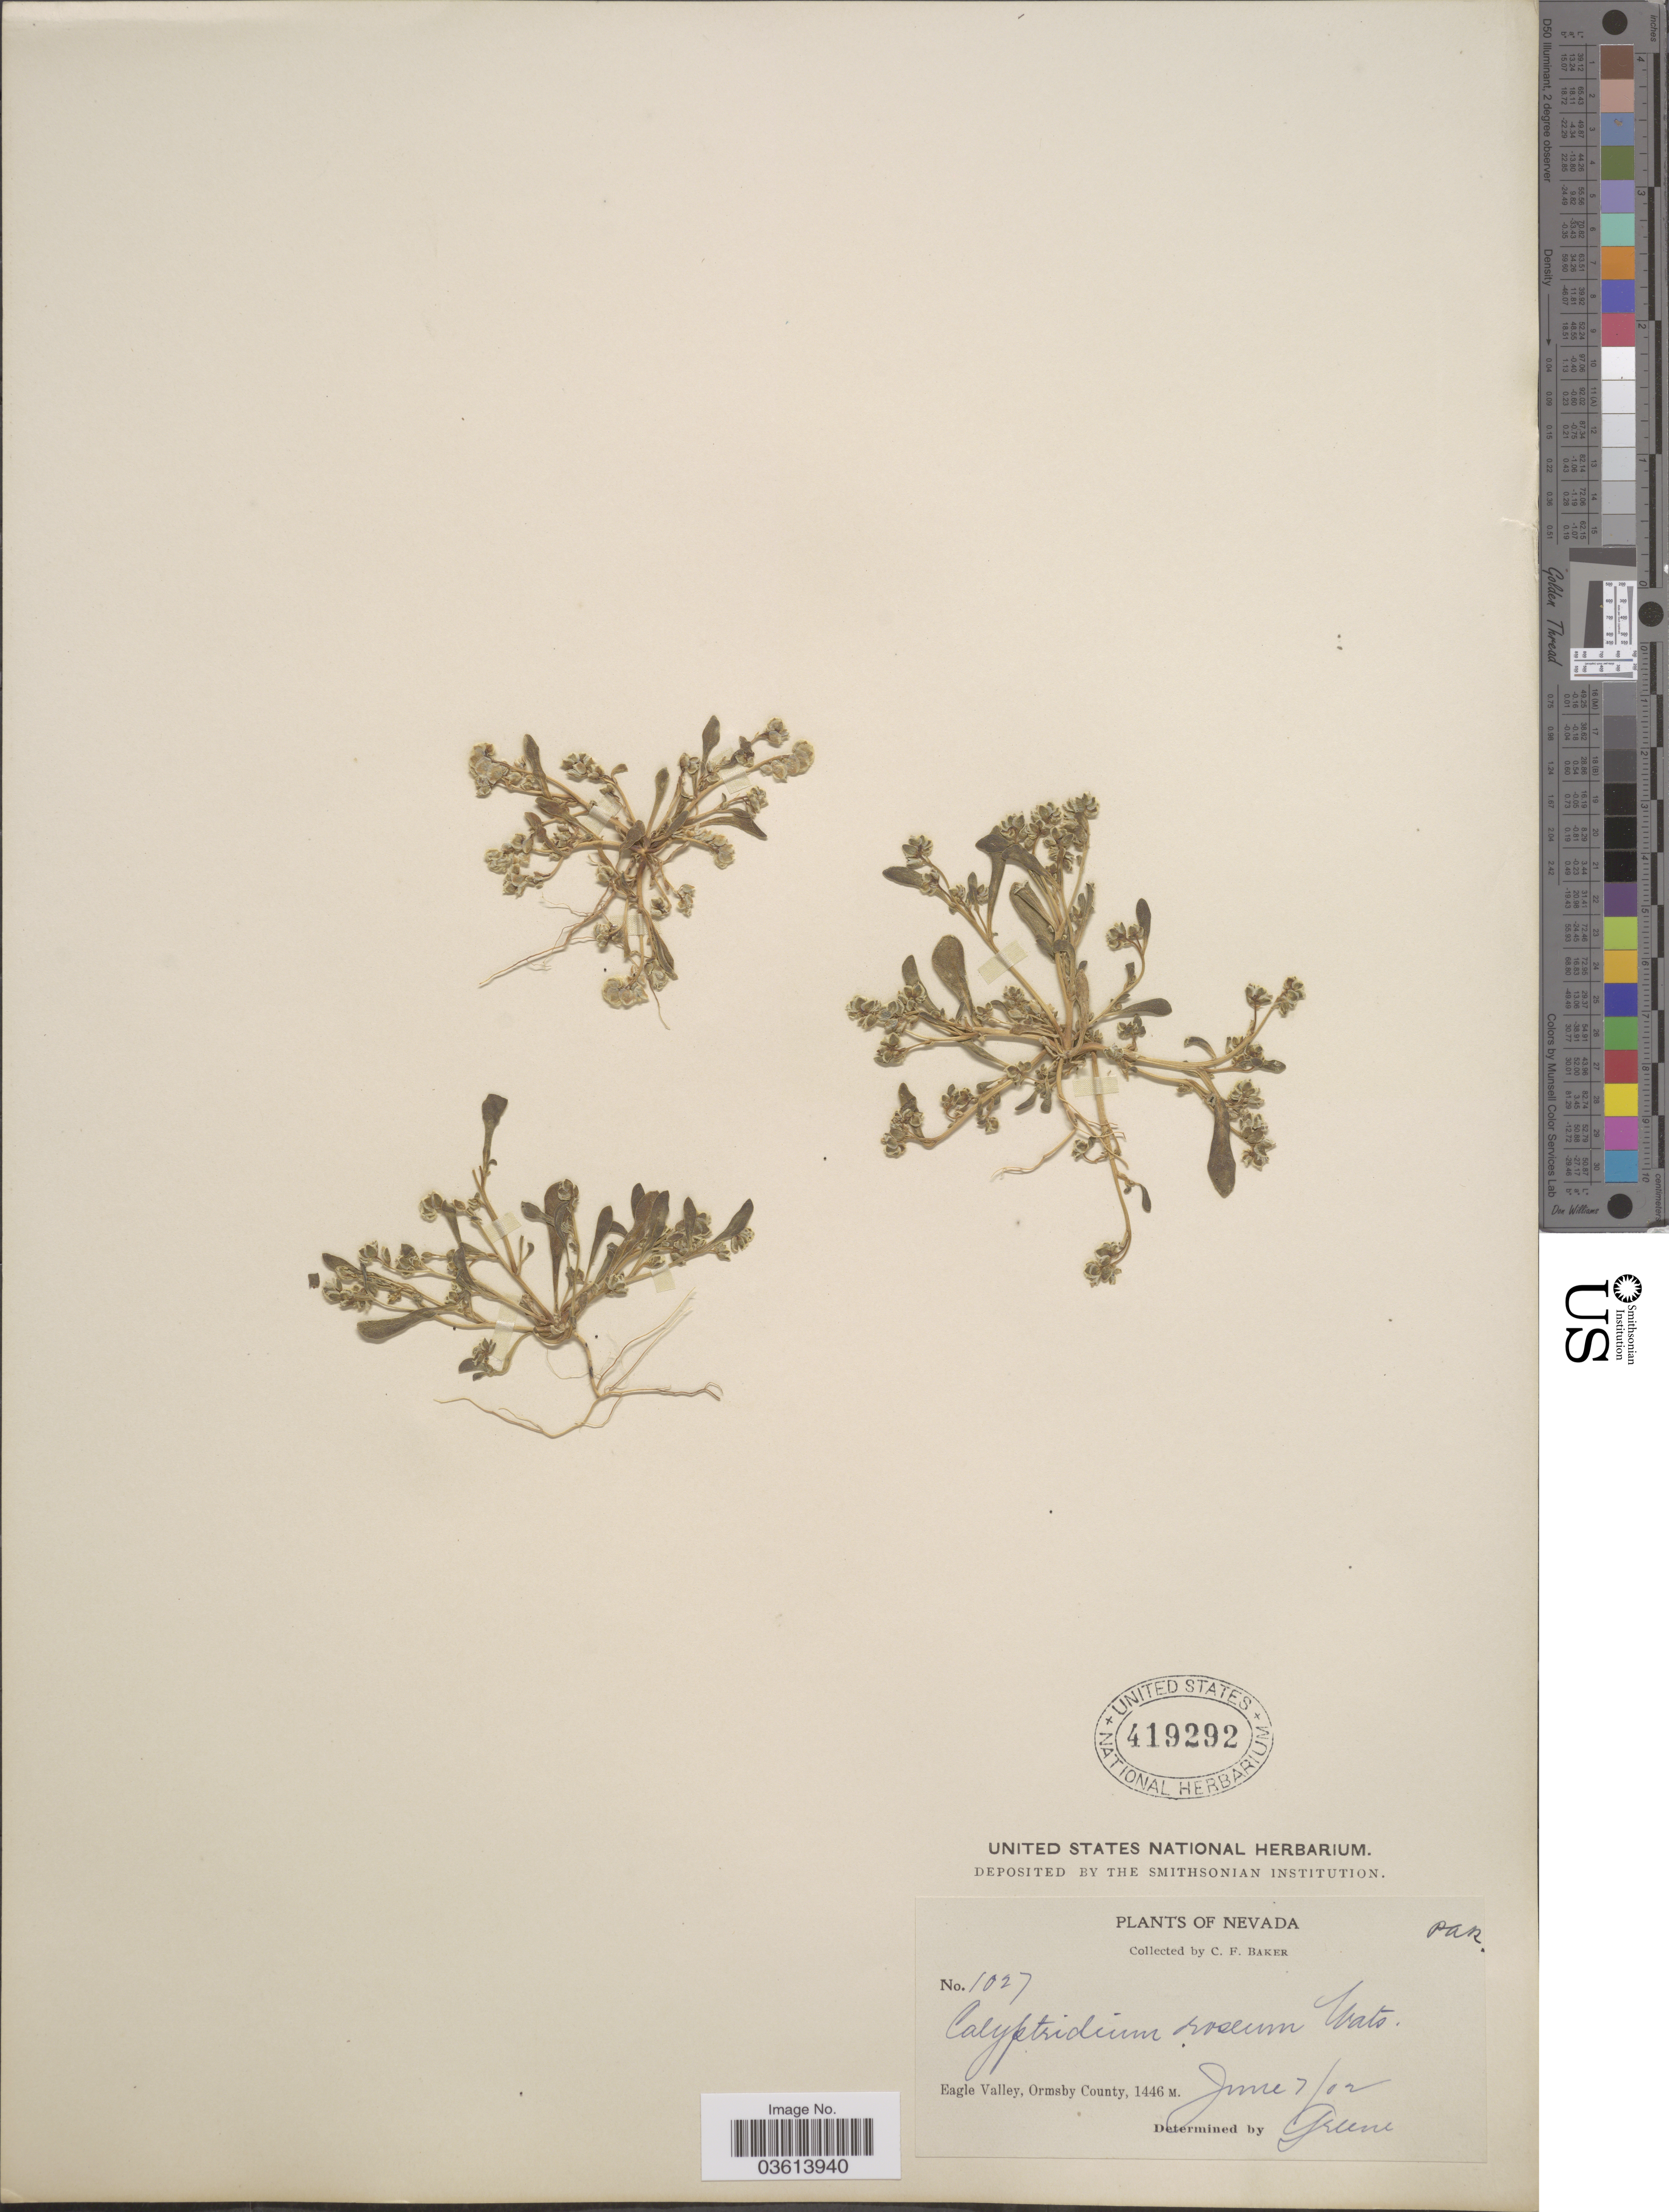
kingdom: Plantae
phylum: Tracheophyta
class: Magnoliopsida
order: Caryophyllales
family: Montiaceae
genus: Calyptridium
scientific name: Calyptridium roseum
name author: S. Watson in C. King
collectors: C. F. Baker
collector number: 1027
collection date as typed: Transcribed d/m/y: 7/6/2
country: United States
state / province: Nevada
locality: Eagle Valley, Ormsby County.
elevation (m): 1446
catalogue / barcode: US 419292